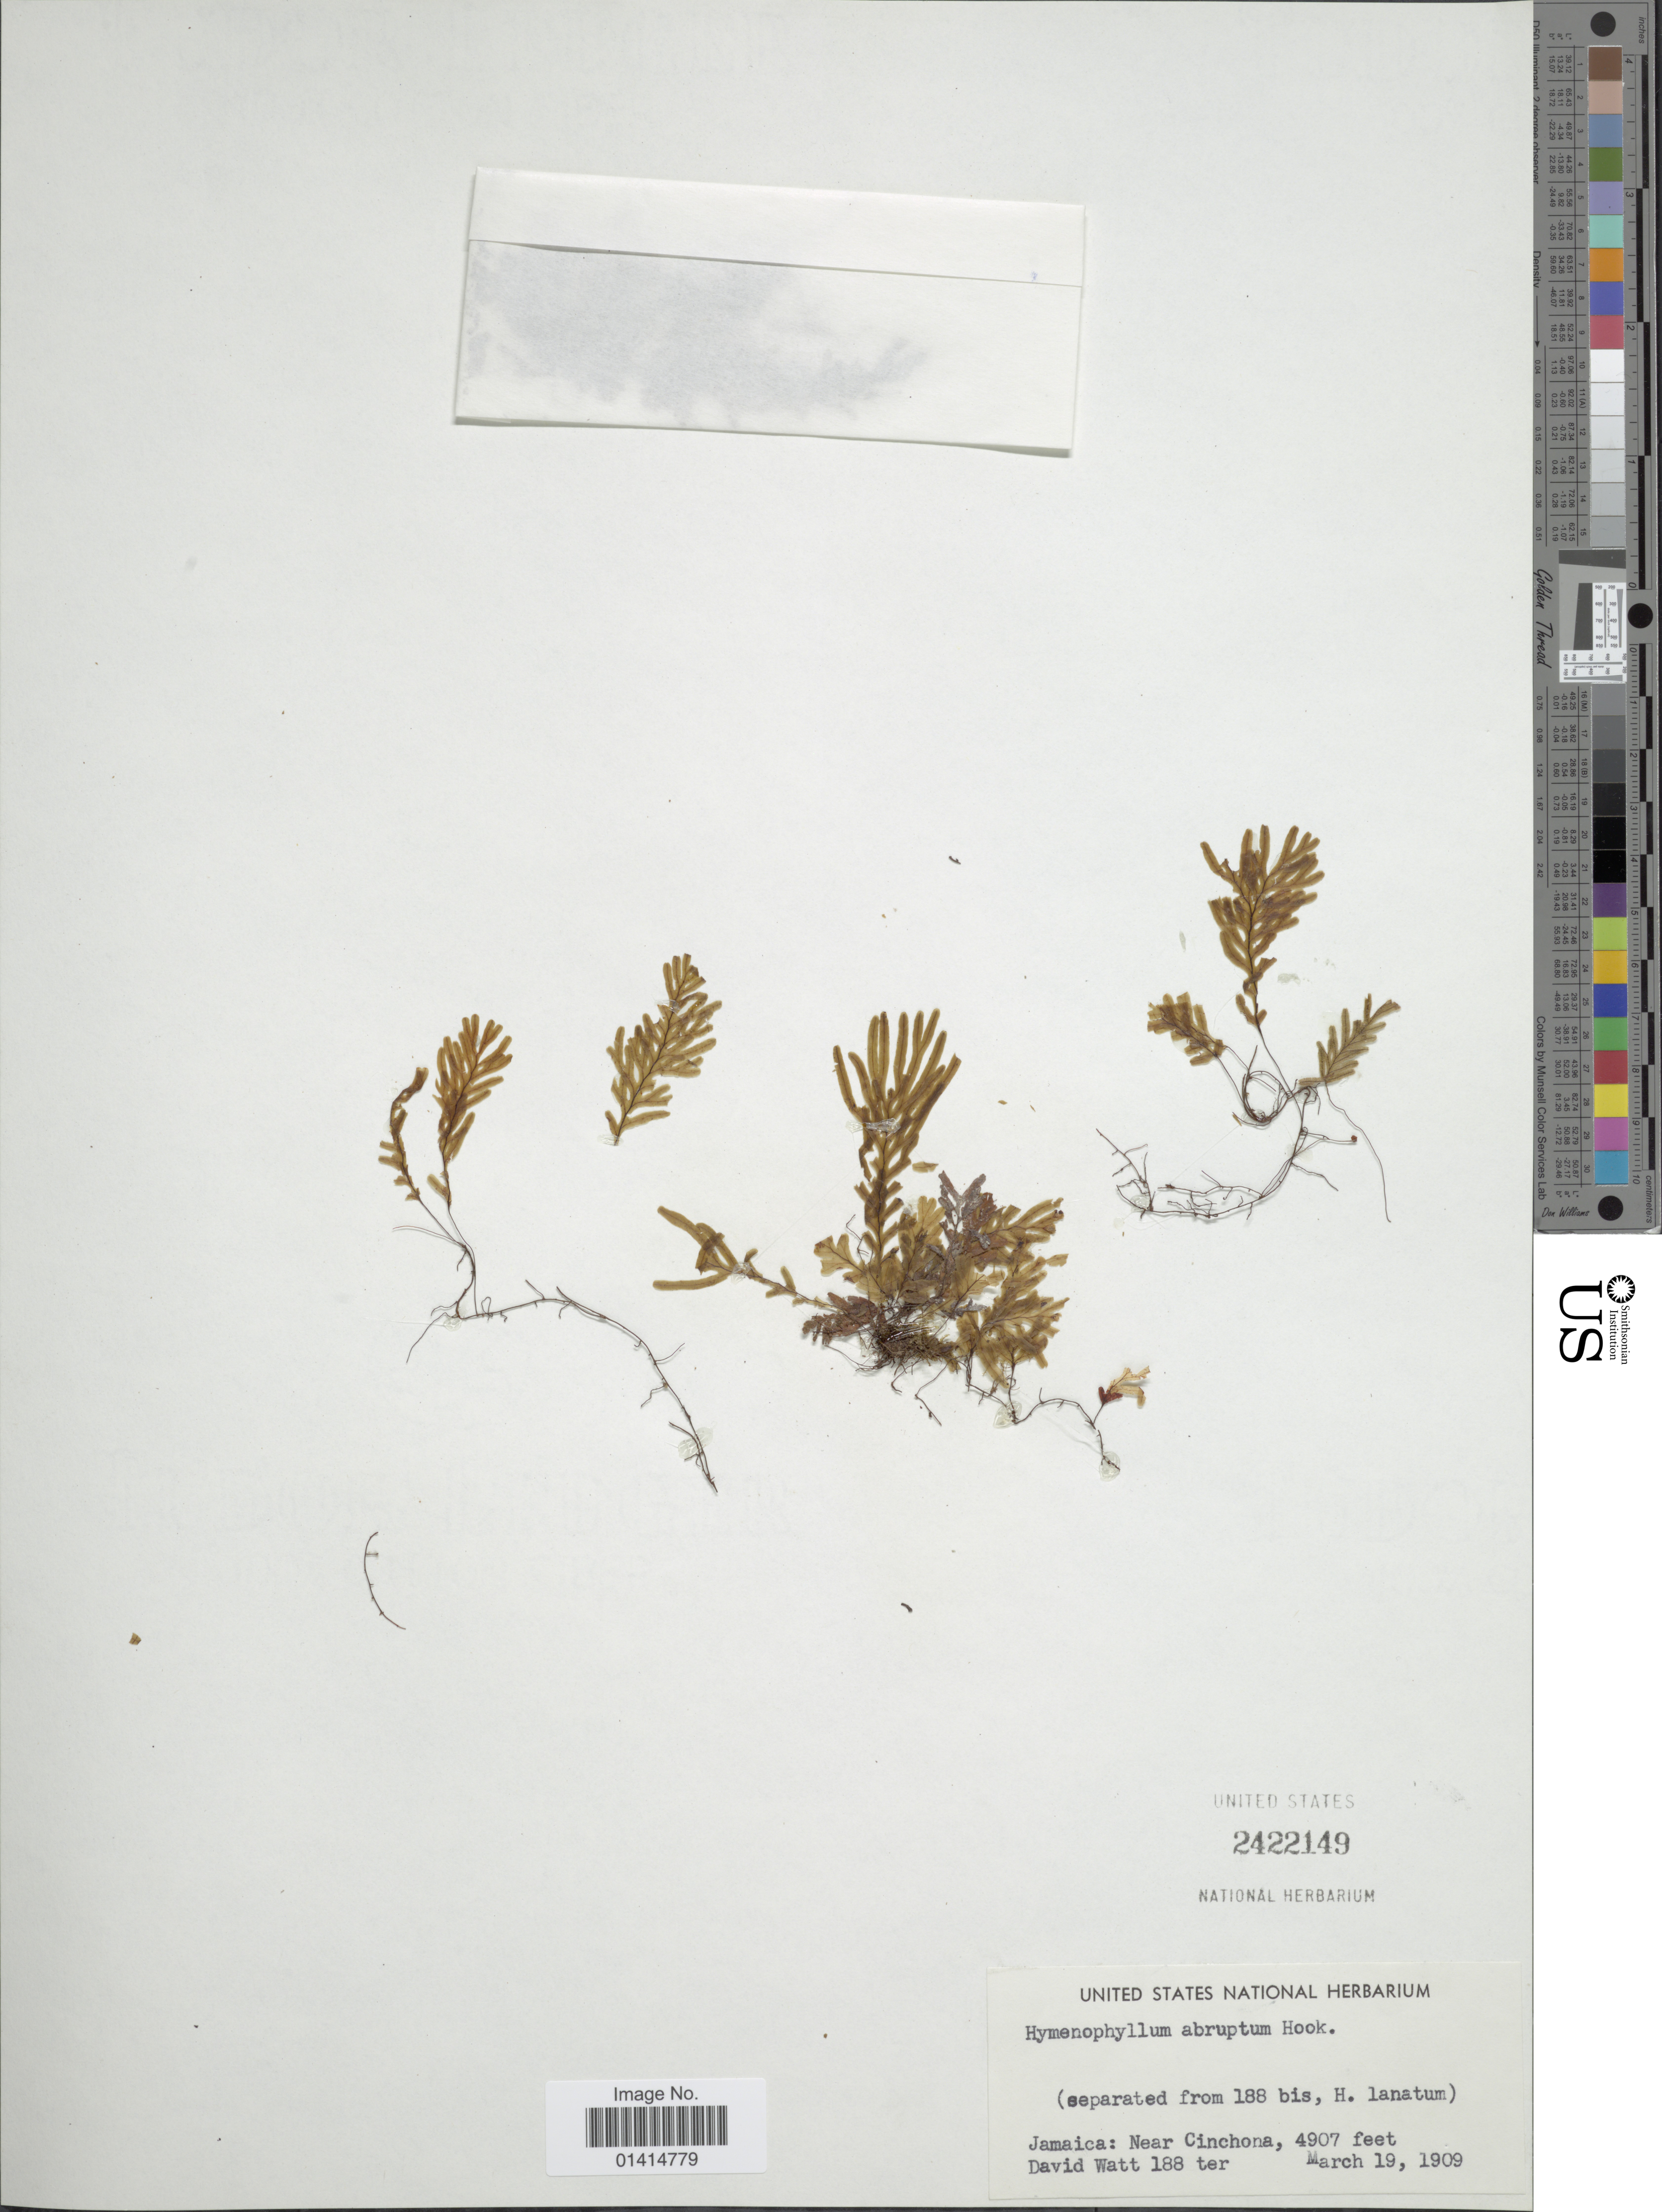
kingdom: Plantae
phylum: Tracheophyta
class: Polypodiopsida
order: Hymenophyllales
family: Hymenophyllaceae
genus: Hymenophyllum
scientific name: Hymenophyllum abruptum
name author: Hook.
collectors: D. A. P. Watt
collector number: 188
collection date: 1909-03-19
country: Jamaica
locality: Near Cinchona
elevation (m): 1496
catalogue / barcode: US 2422149